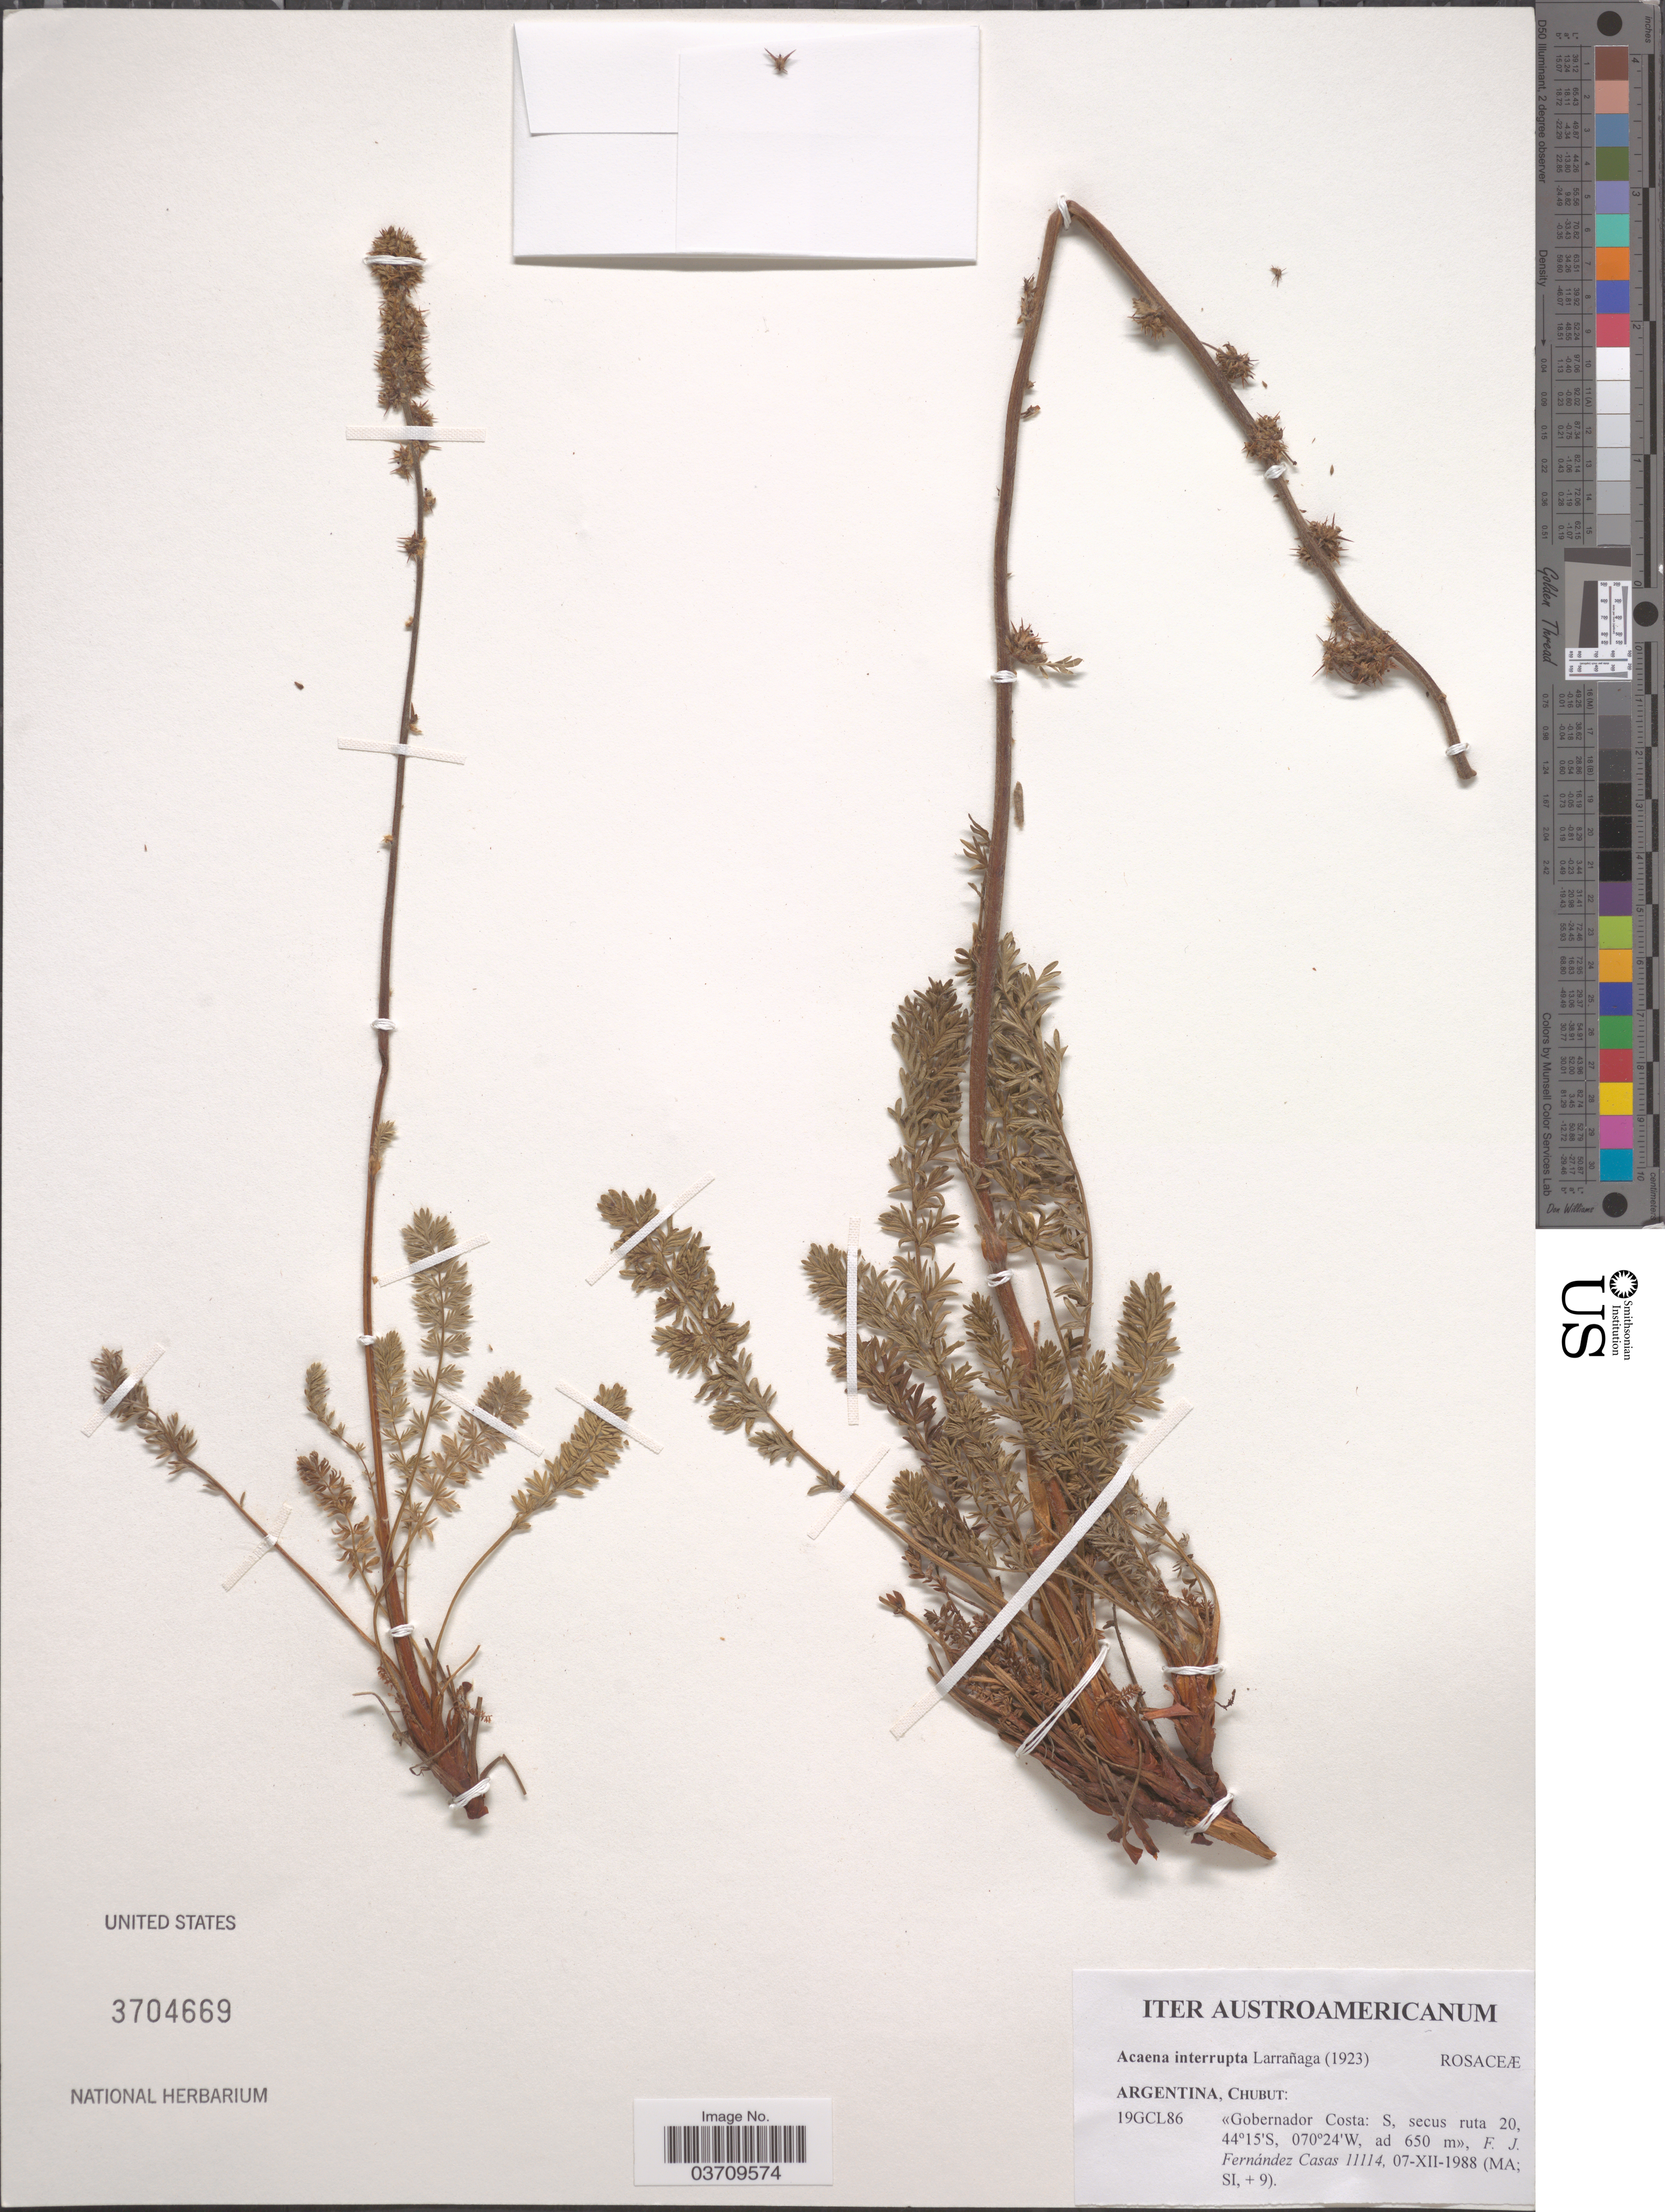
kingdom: Plantae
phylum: Tracheophyta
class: Magnoliopsida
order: Rosales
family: Rosaceae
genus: Acaena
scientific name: Acaena interrupta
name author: Larrañaga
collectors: F. Casas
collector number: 11114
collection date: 1988-12-07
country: Argentina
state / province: Chubut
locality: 19GCL86 [unsure placement] «Gobernador Costa: S, secus ruta 20».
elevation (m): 650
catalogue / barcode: US 3704669